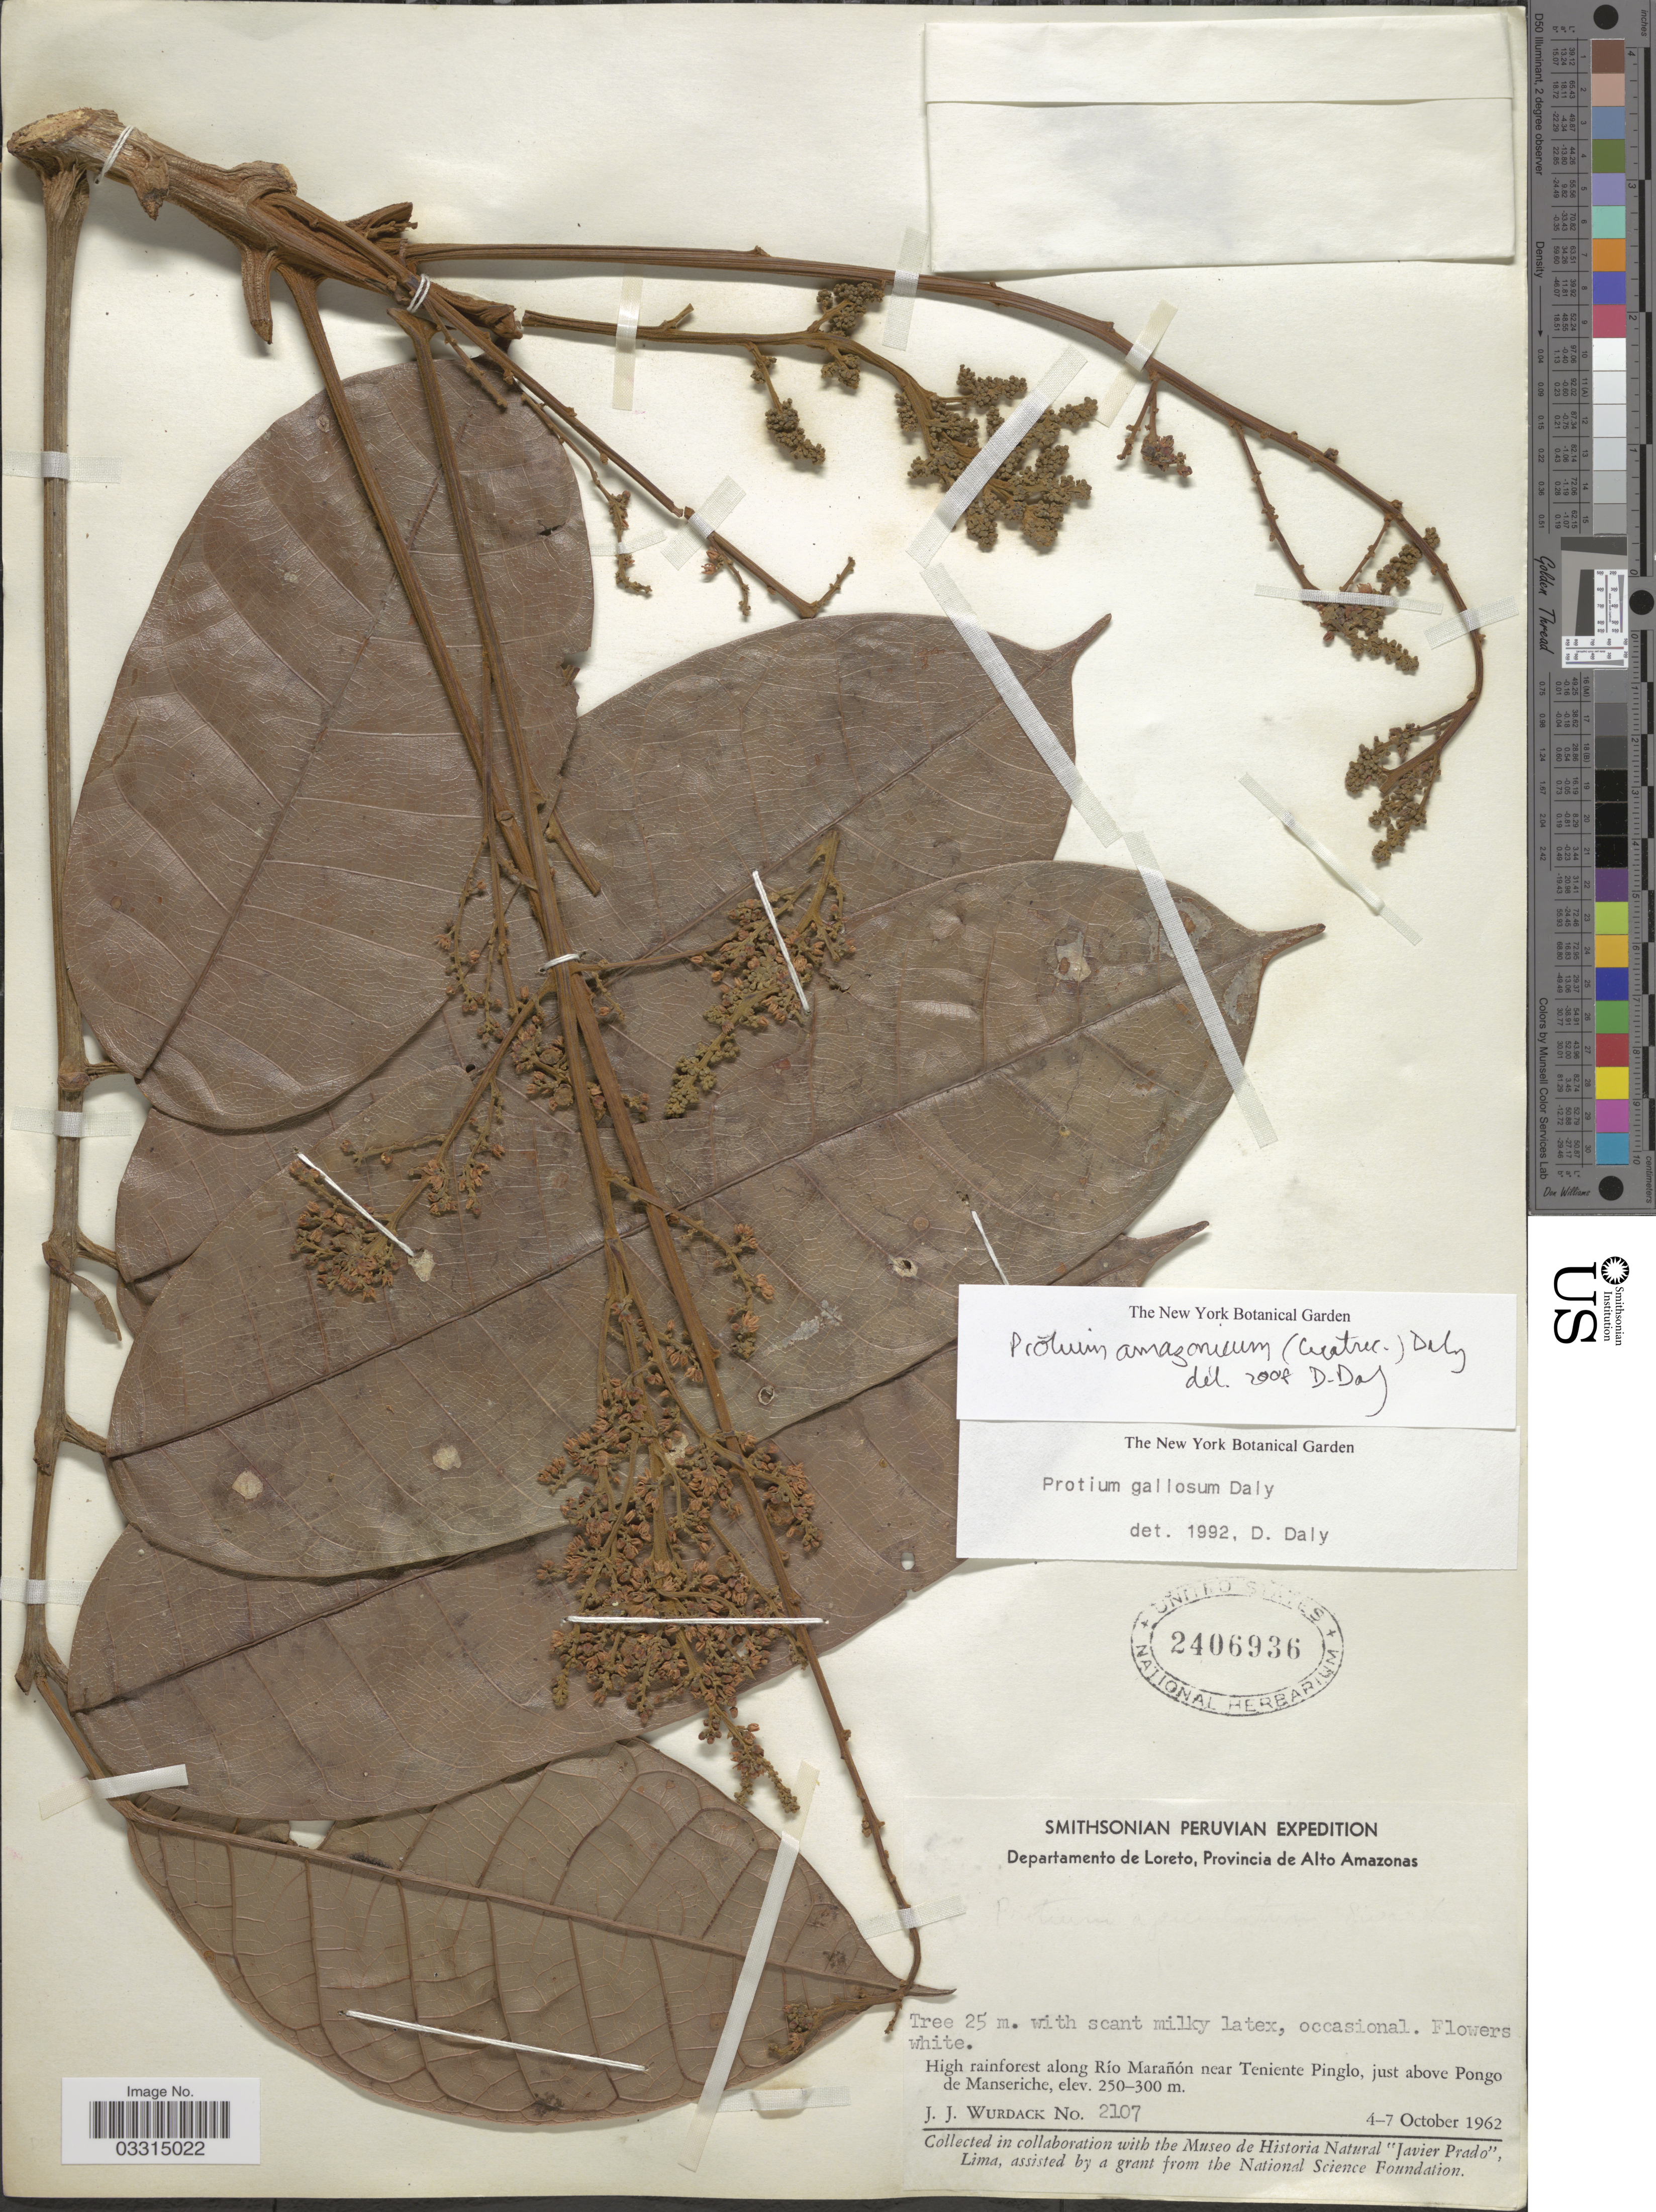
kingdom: Plantae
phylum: Tracheophyta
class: Magnoliopsida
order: Sapindales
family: Burseraceae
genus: Protium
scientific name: Protium amazonicum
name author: (Cuatrec.) Daly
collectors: J. J. Wurdack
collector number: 2107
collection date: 1962-10-04/1962-10-07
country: Peru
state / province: Loreto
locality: Departamento de Loreto, Provincia de Alto Amazonas. High rainforest along Río Marañón near Teniente Pinglo, just above de Manseriche.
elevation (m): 250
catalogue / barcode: US 2406936